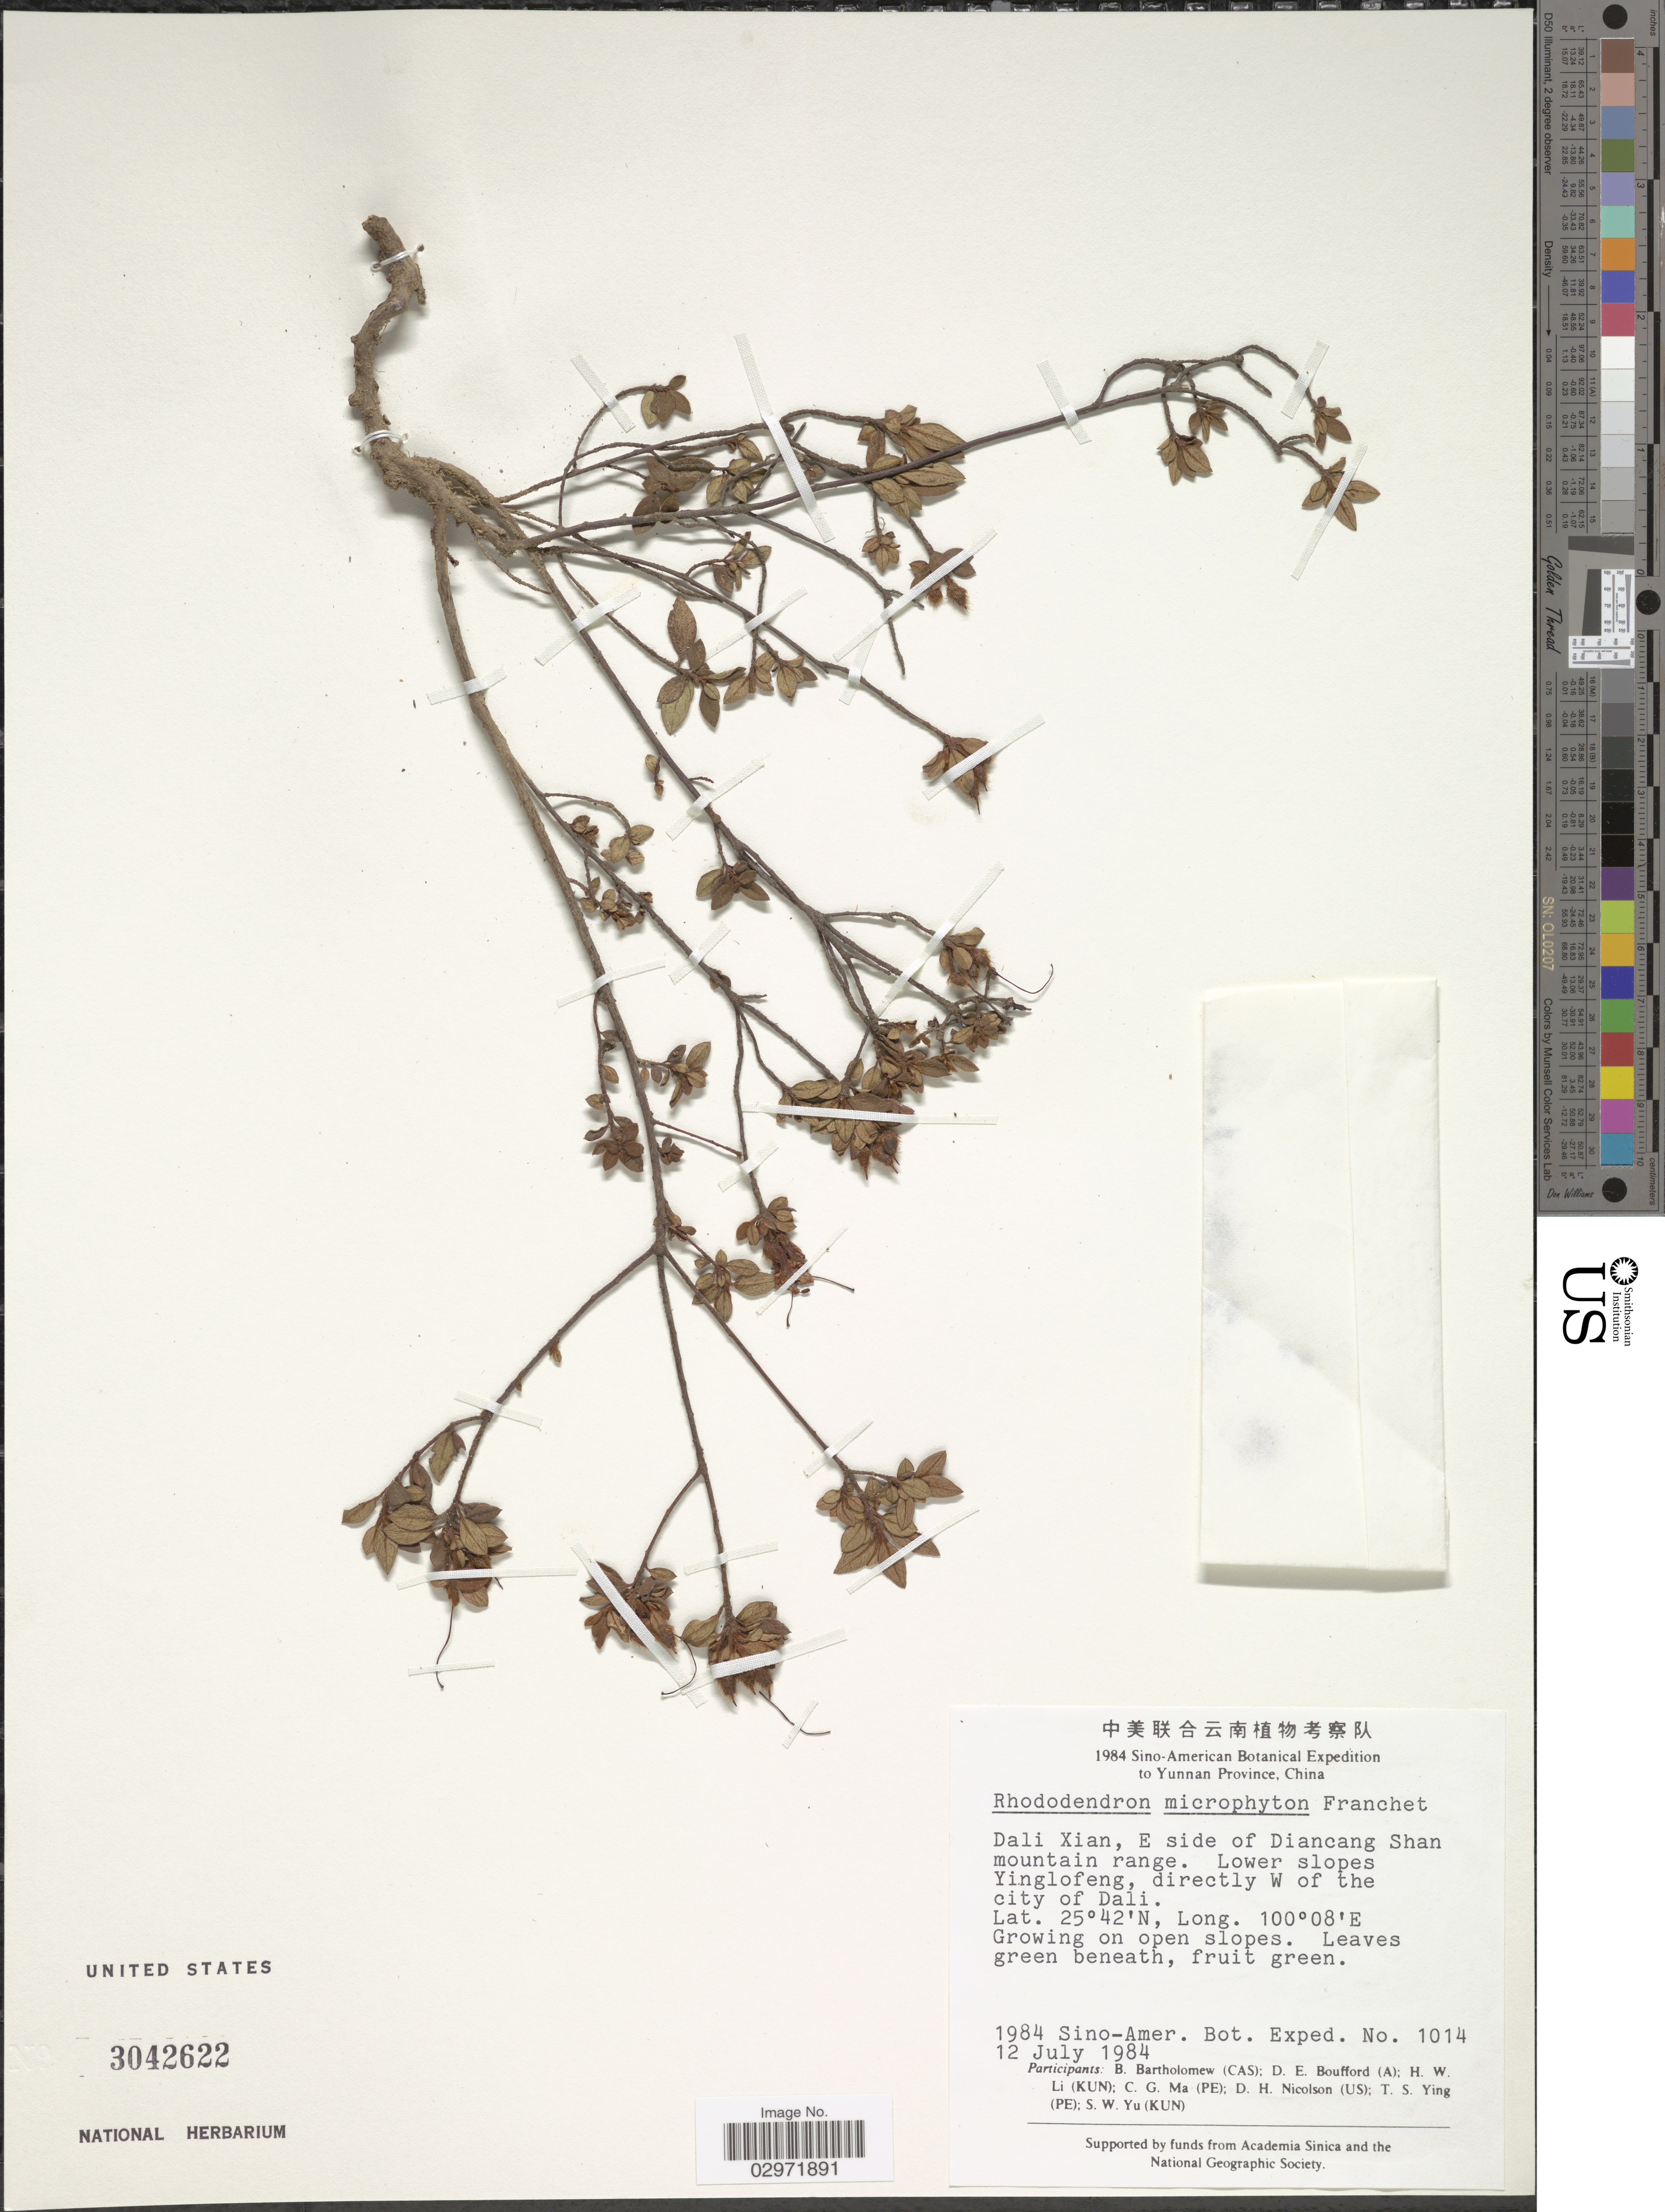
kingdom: Plantae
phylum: Tracheophyta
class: Magnoliopsida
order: Ericales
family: Ericaceae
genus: Rhododendron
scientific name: Rhododendron microphyton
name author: Franch.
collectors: Sino-Amer. Bot. Exped. 1984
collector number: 1014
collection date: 1984-07-12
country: China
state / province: Yunnan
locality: Dali Xian, E side of Diancang Shan mountain range. Lower slopes Yinglofeng, directly W of the city of Dali.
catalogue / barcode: US 3042622